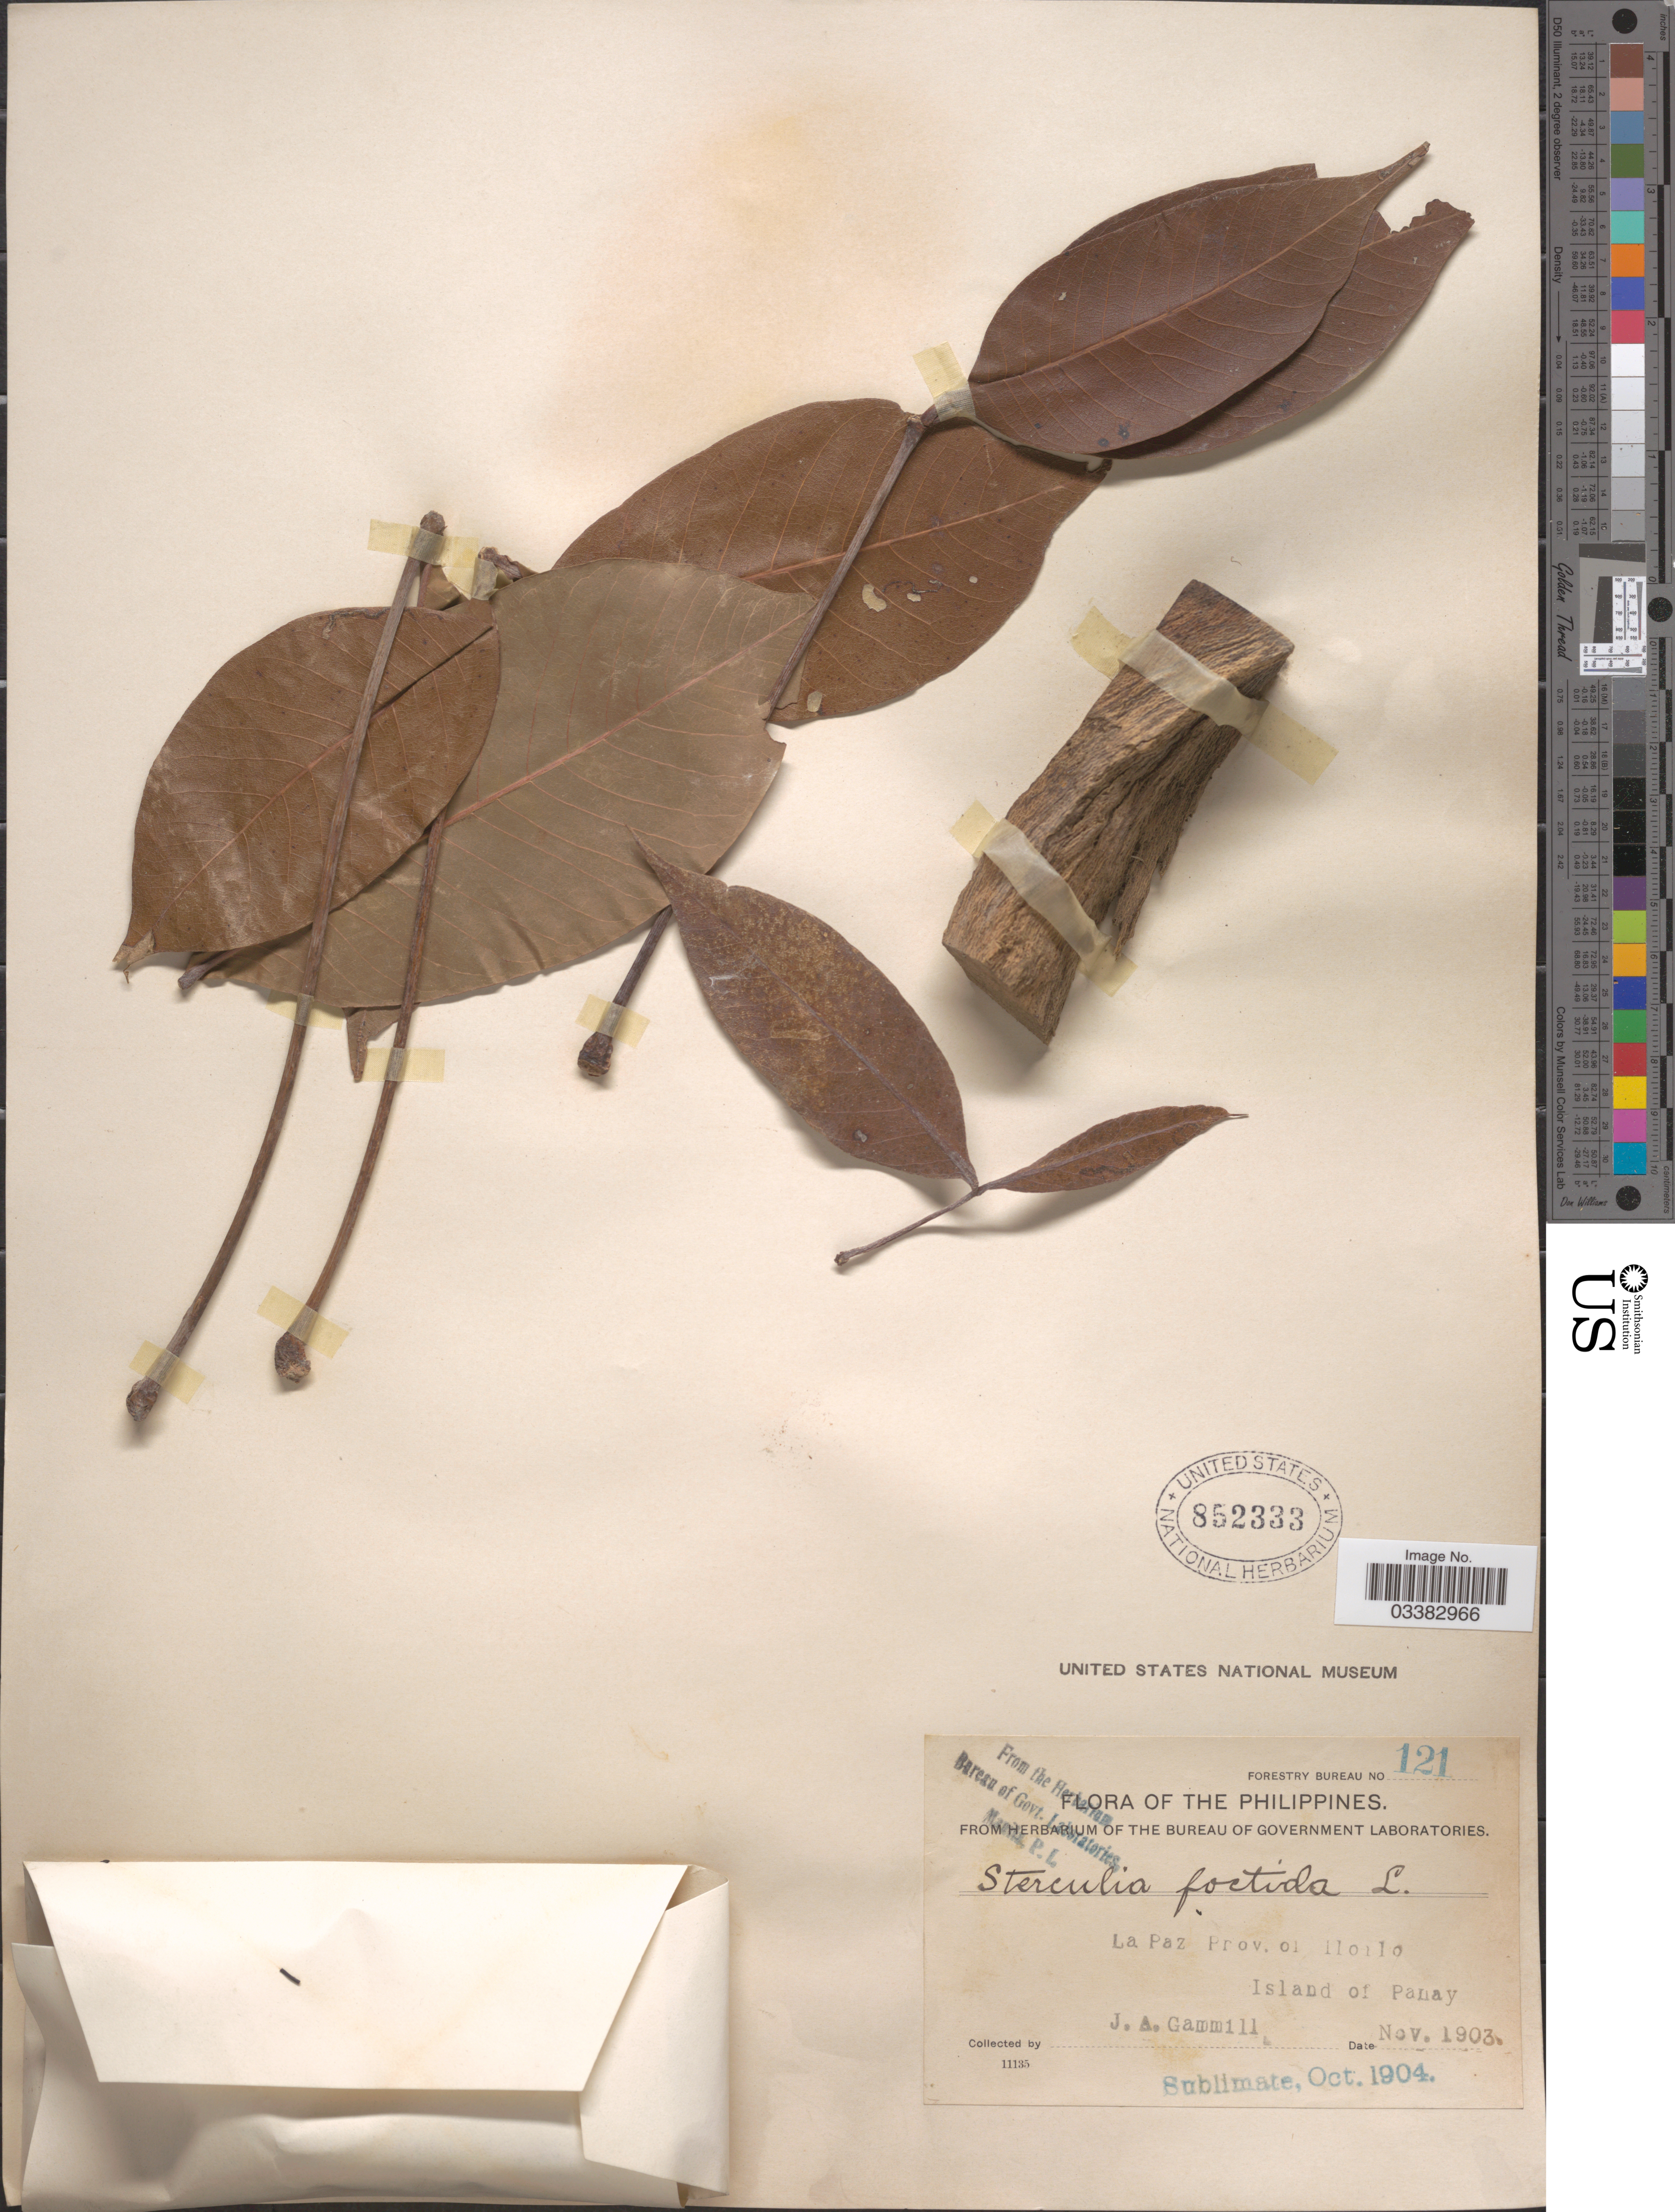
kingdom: Plantae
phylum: Tracheophyta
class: Magnoliopsida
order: Malvales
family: Malvaceae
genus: Sterculia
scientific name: Sterculia foetida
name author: L.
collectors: J. Gammill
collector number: Forestry Bureau 121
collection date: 1903-11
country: Philippines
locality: La Paz, Prov. of Iloilo, Island of Panay.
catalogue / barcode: US 852333